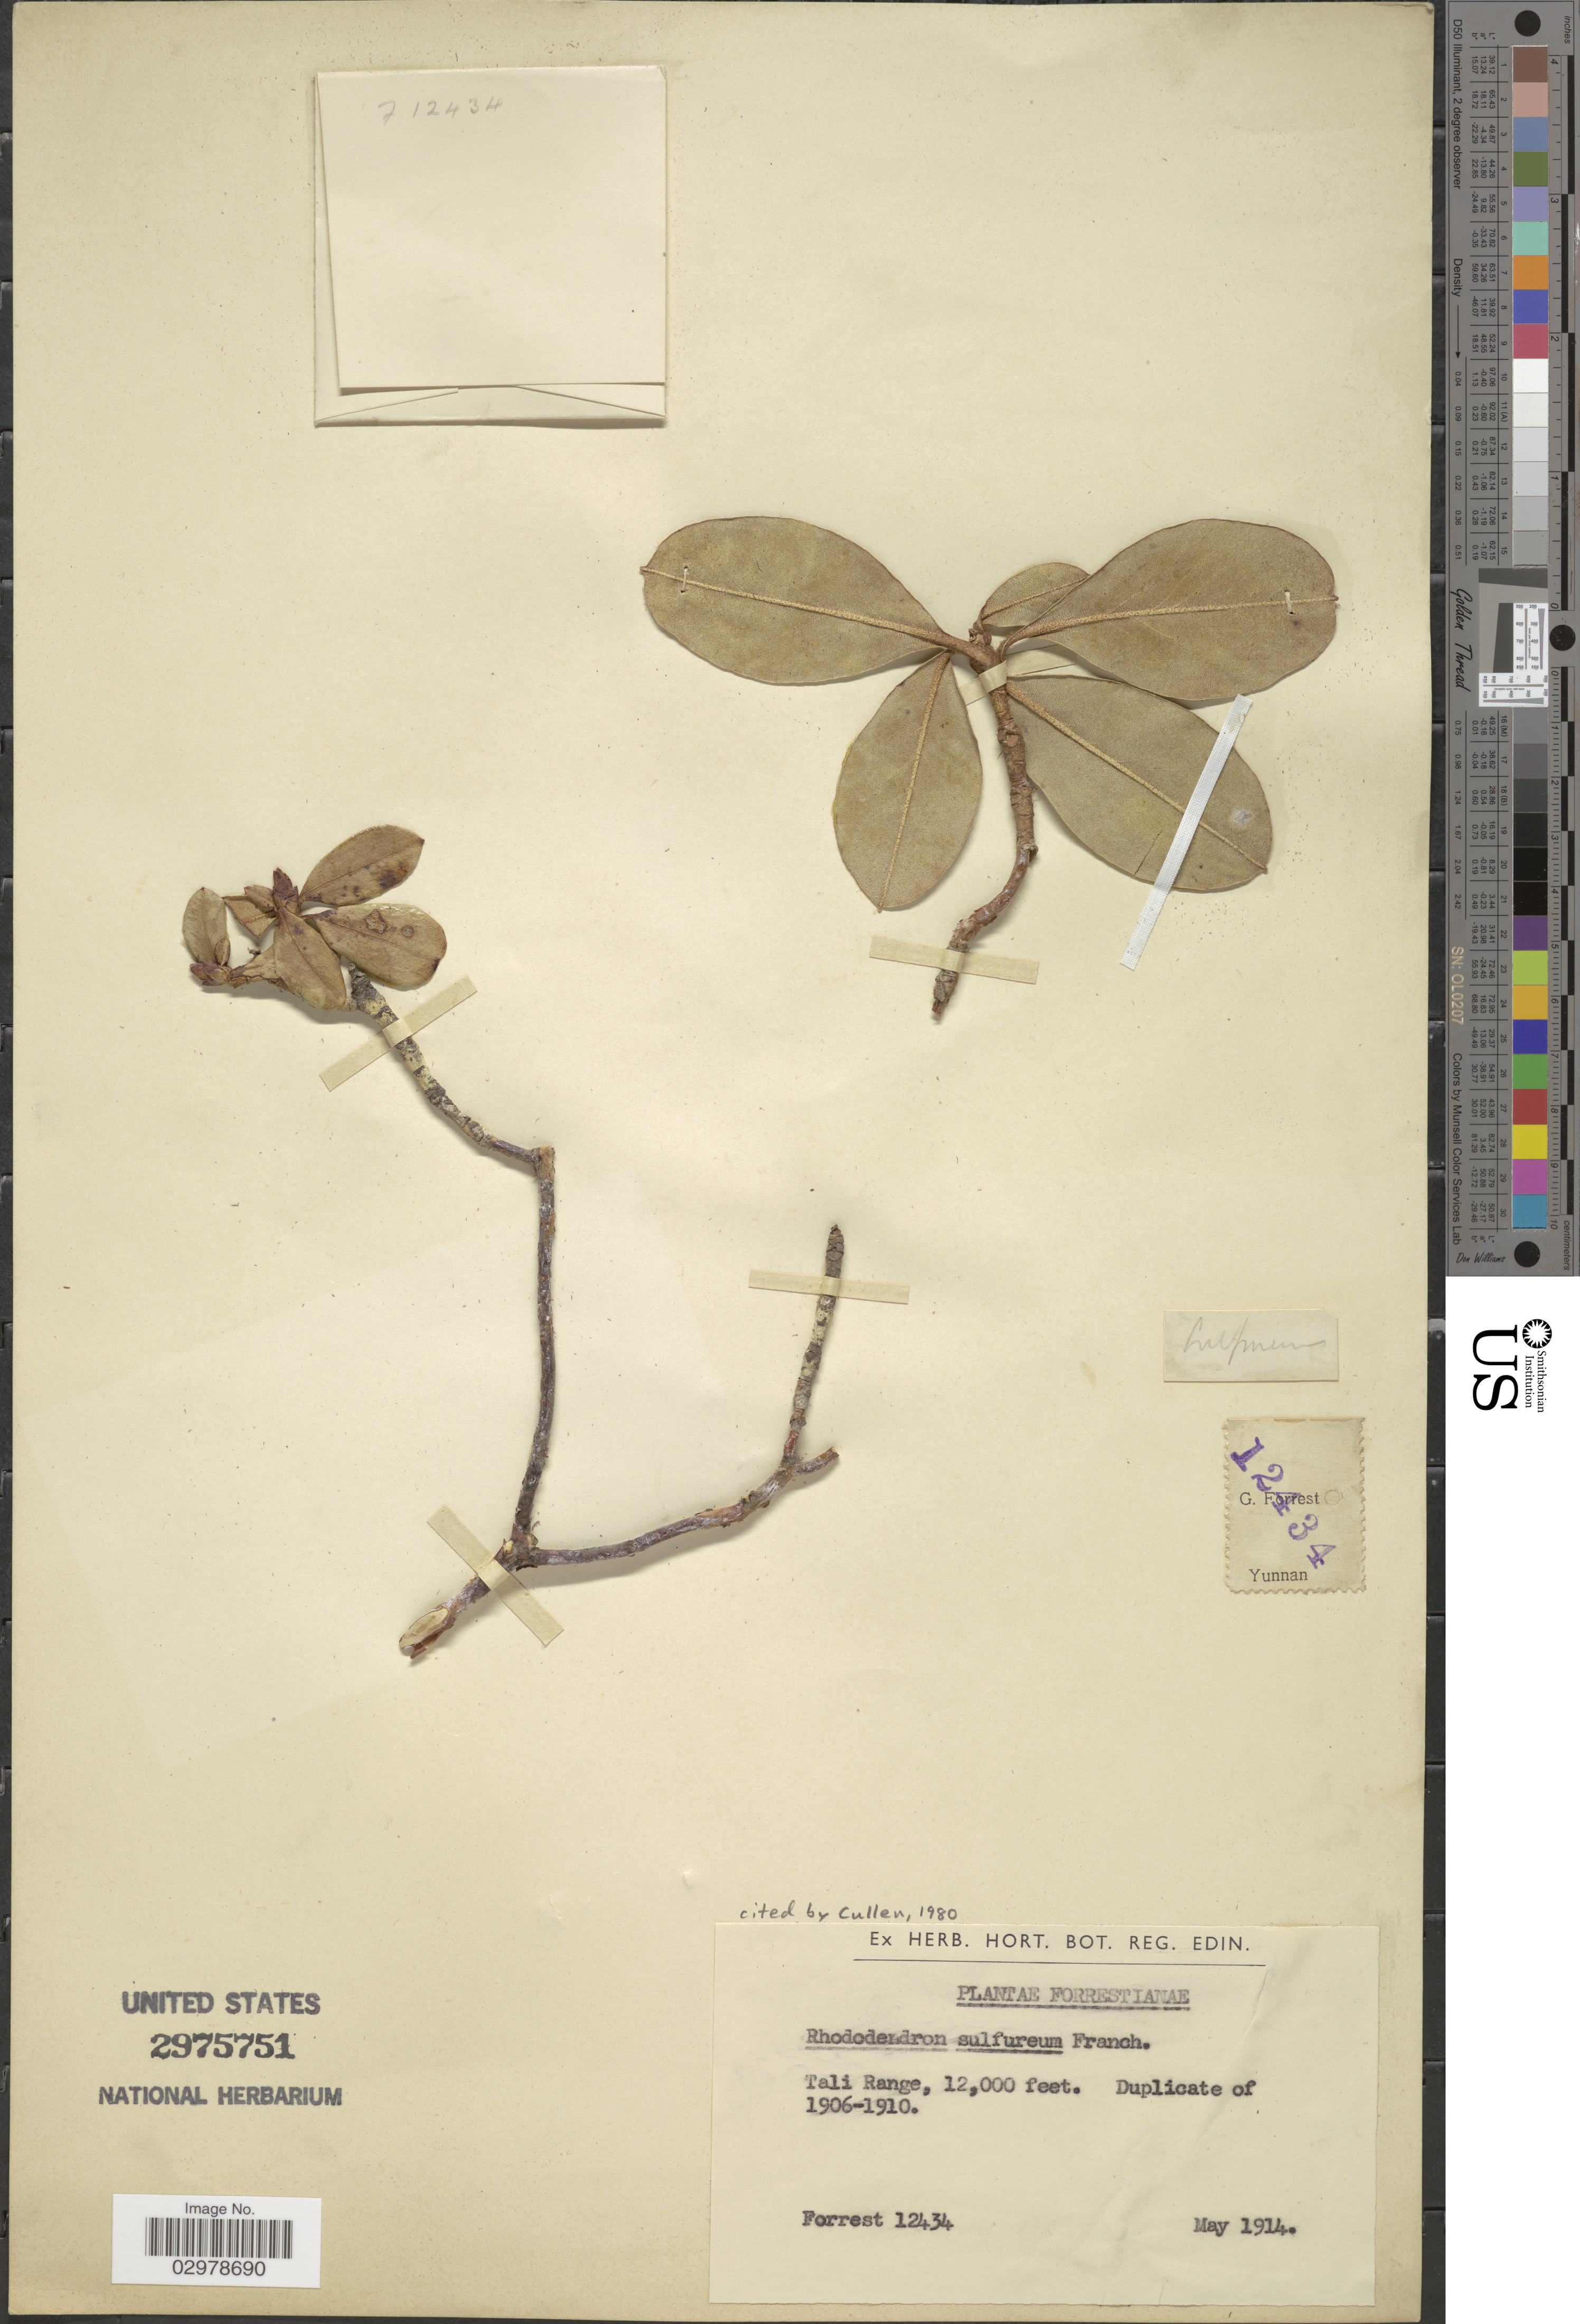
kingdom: Plantae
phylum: Tracheophyta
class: Magnoliopsida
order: Ericales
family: Ericaceae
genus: Rhododendron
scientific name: Rhododendron sulfureum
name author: Franch.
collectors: -. Forrest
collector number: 12434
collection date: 1914-05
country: China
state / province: Yunnan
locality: Tali Range.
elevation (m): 3658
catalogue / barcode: US 2975751